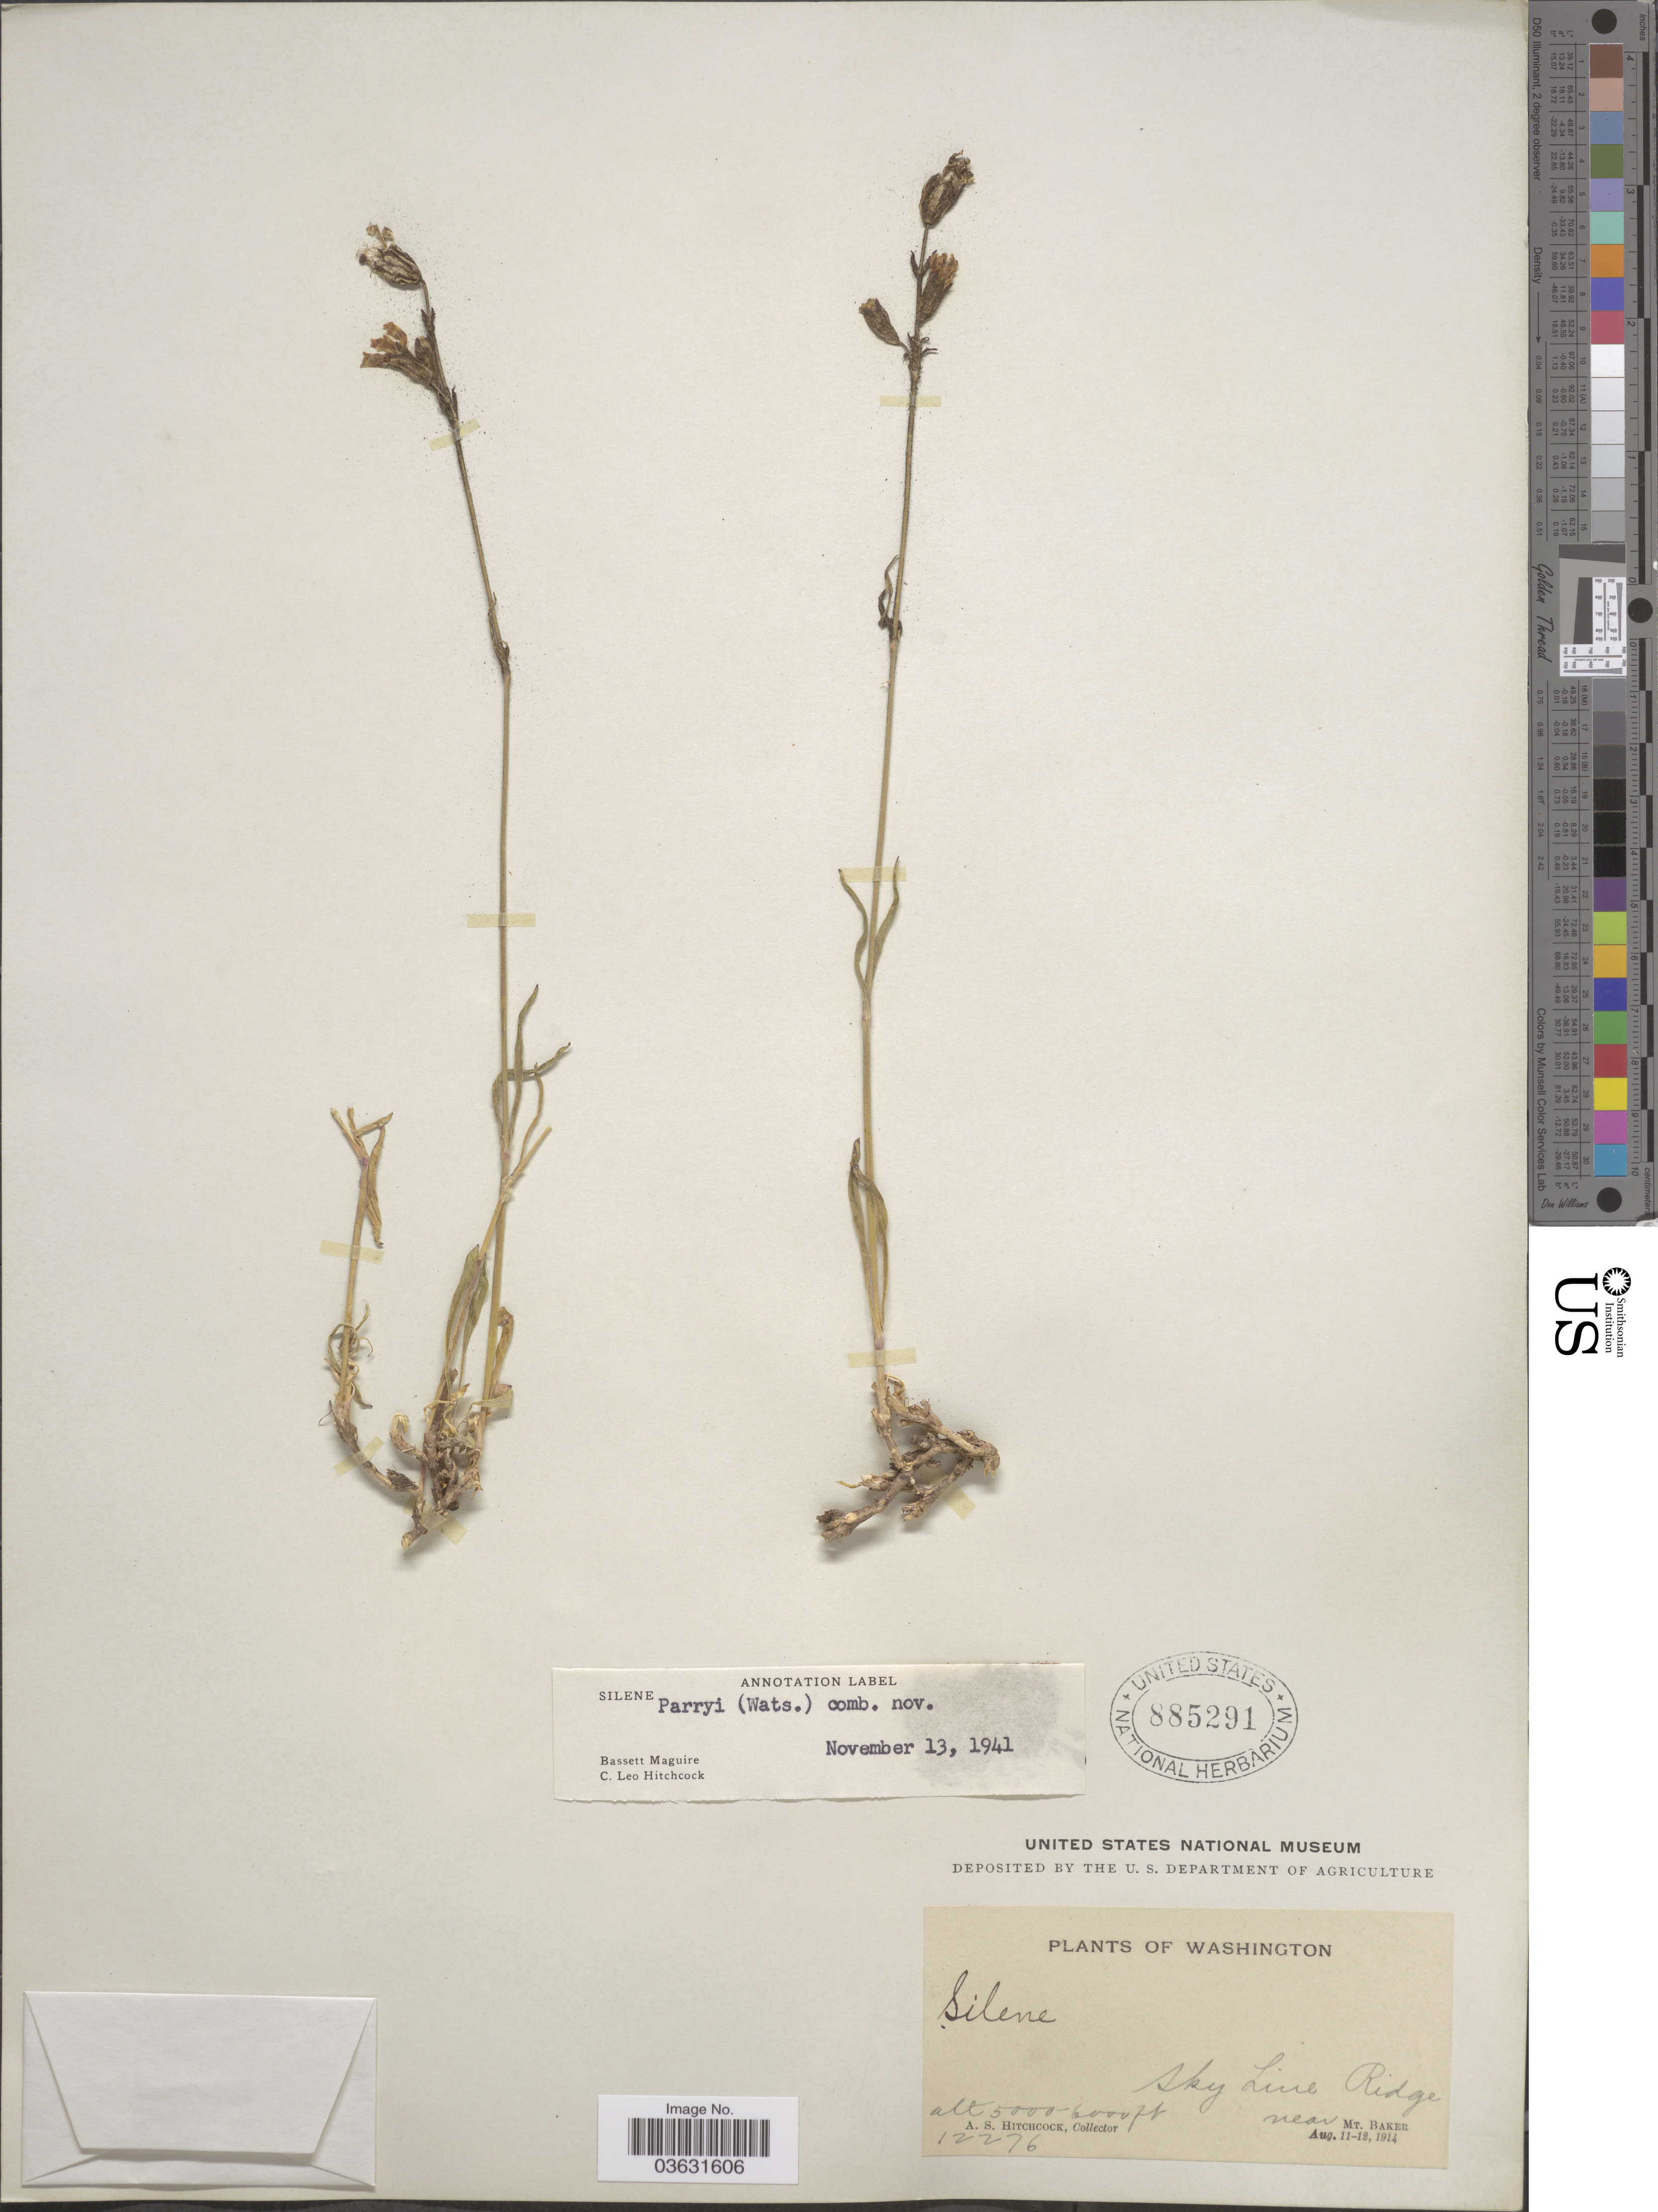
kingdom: Plantae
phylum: Tracheophyta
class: Magnoliopsida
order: Caryophyllales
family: Caryophyllaceae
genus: Silene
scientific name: Silene parryi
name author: (S. Watson) C.L. Hitchc. & Maguire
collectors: A. S. Hitchcock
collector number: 12276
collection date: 1914-08-11/1914-08-12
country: United States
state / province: Washington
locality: Sky Line Ridge. Near Mt. Baker.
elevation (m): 1524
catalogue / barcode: US 885291